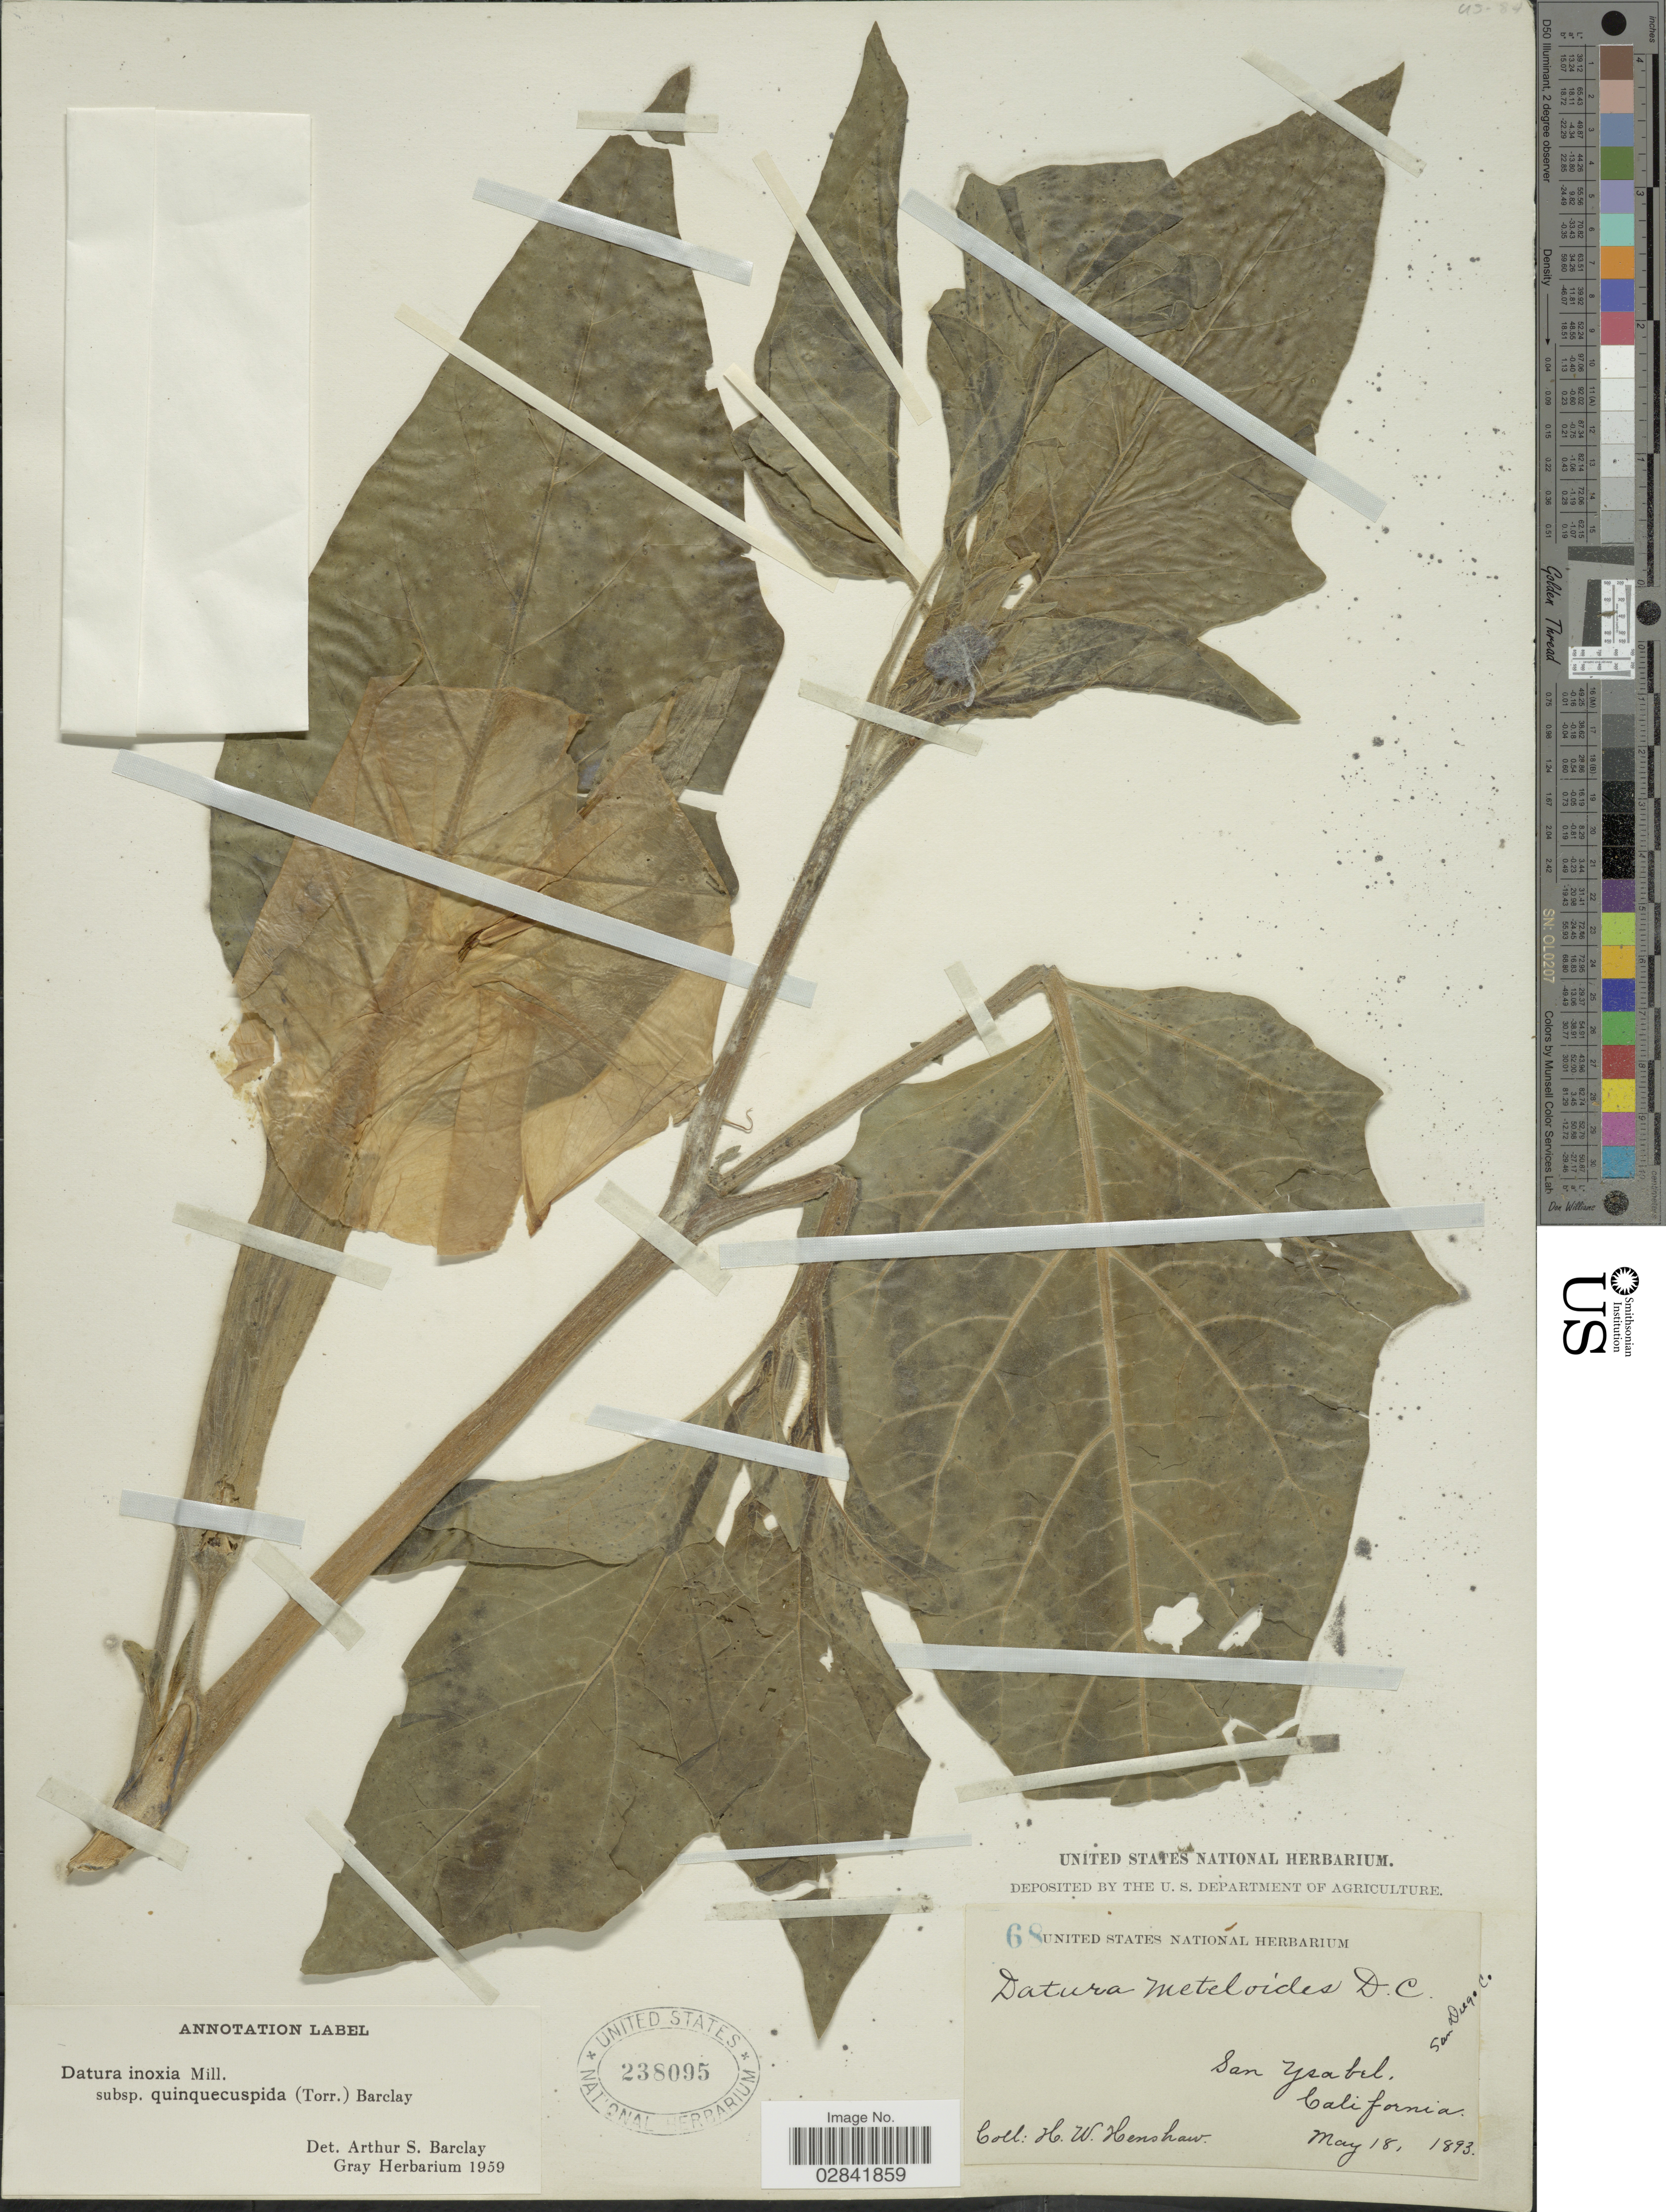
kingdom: Plantae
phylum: Tracheophyta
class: Magnoliopsida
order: Solanales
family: Solanaceae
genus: Datura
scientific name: Datura innoxia subsp. quinquecuspidata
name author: (Torr.) A.S. Barclay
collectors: H. Henshaw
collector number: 68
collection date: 1893-05-18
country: United States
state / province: California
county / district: San Diego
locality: San Ysabel. San Diego Co.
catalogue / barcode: US 238095